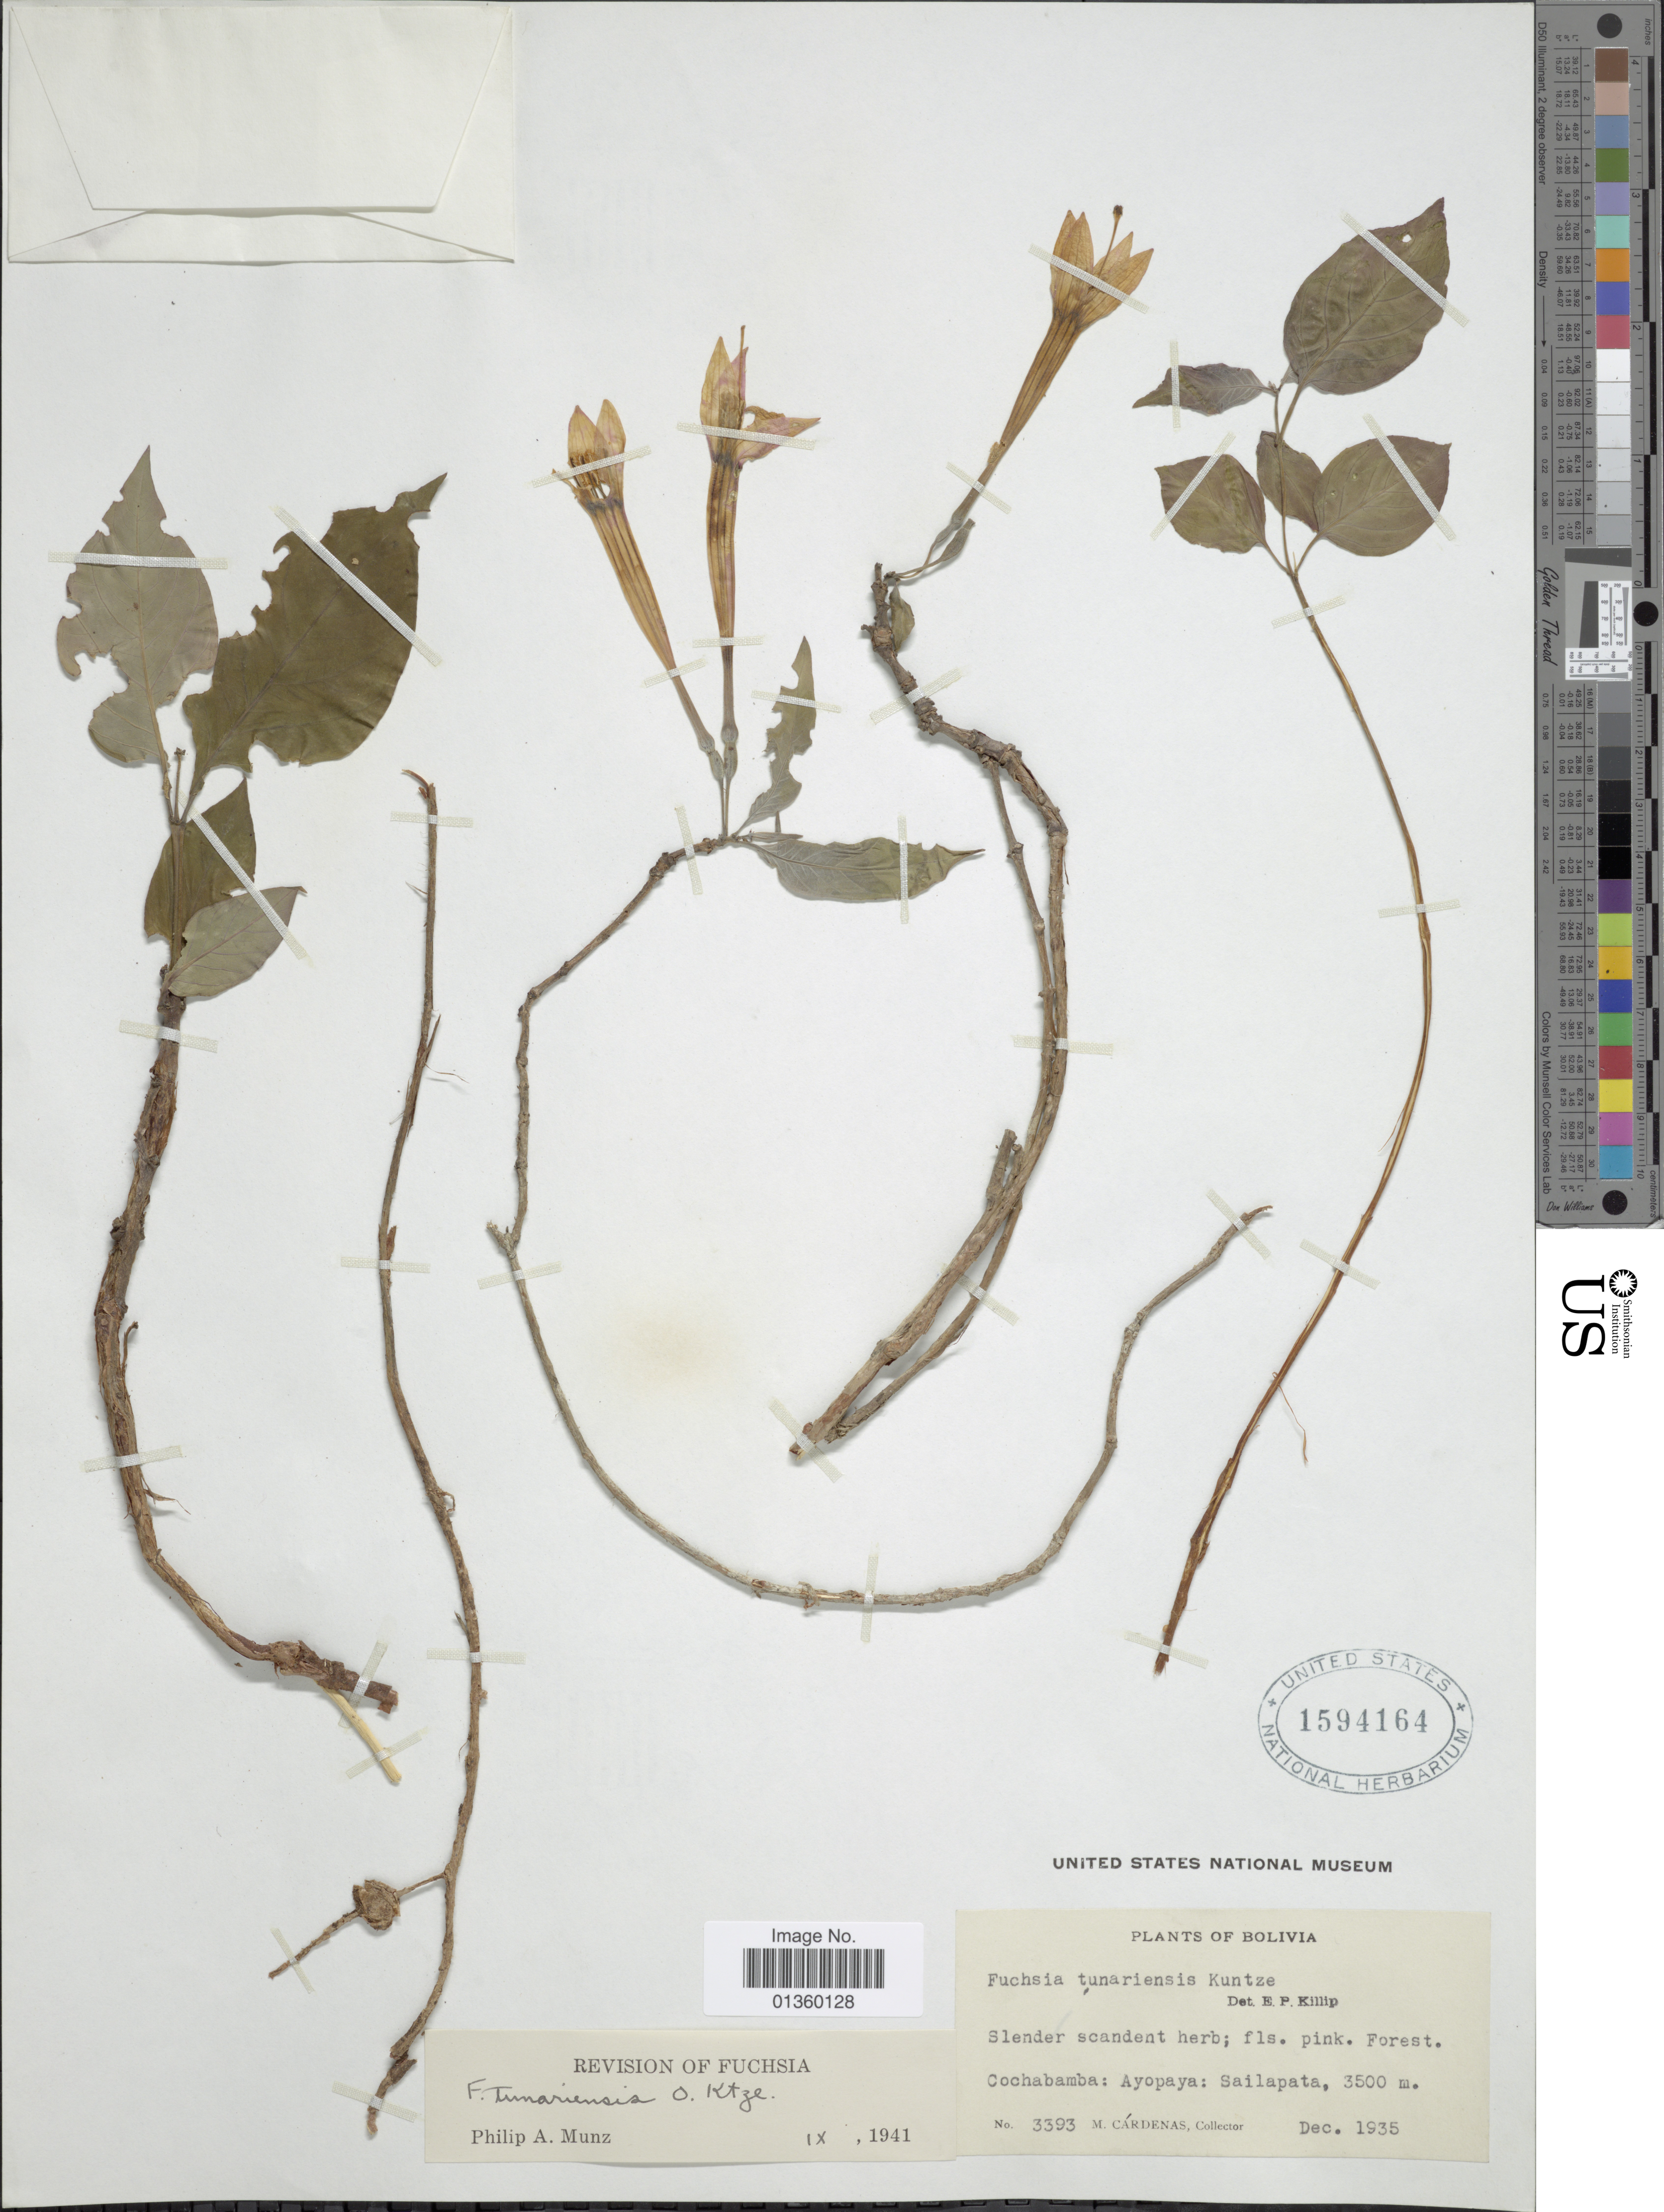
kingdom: Plantae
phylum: Tracheophyta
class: Magnoliopsida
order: Myrtales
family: Onagraceae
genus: Fuchsia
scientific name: Fuchsia tunariensis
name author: Kuntze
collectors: M. Cárdenas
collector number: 3393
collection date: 1935-12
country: Bolivia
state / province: Cochabamba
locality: Ayopaya: Sailapata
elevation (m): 3500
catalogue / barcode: US 1594164